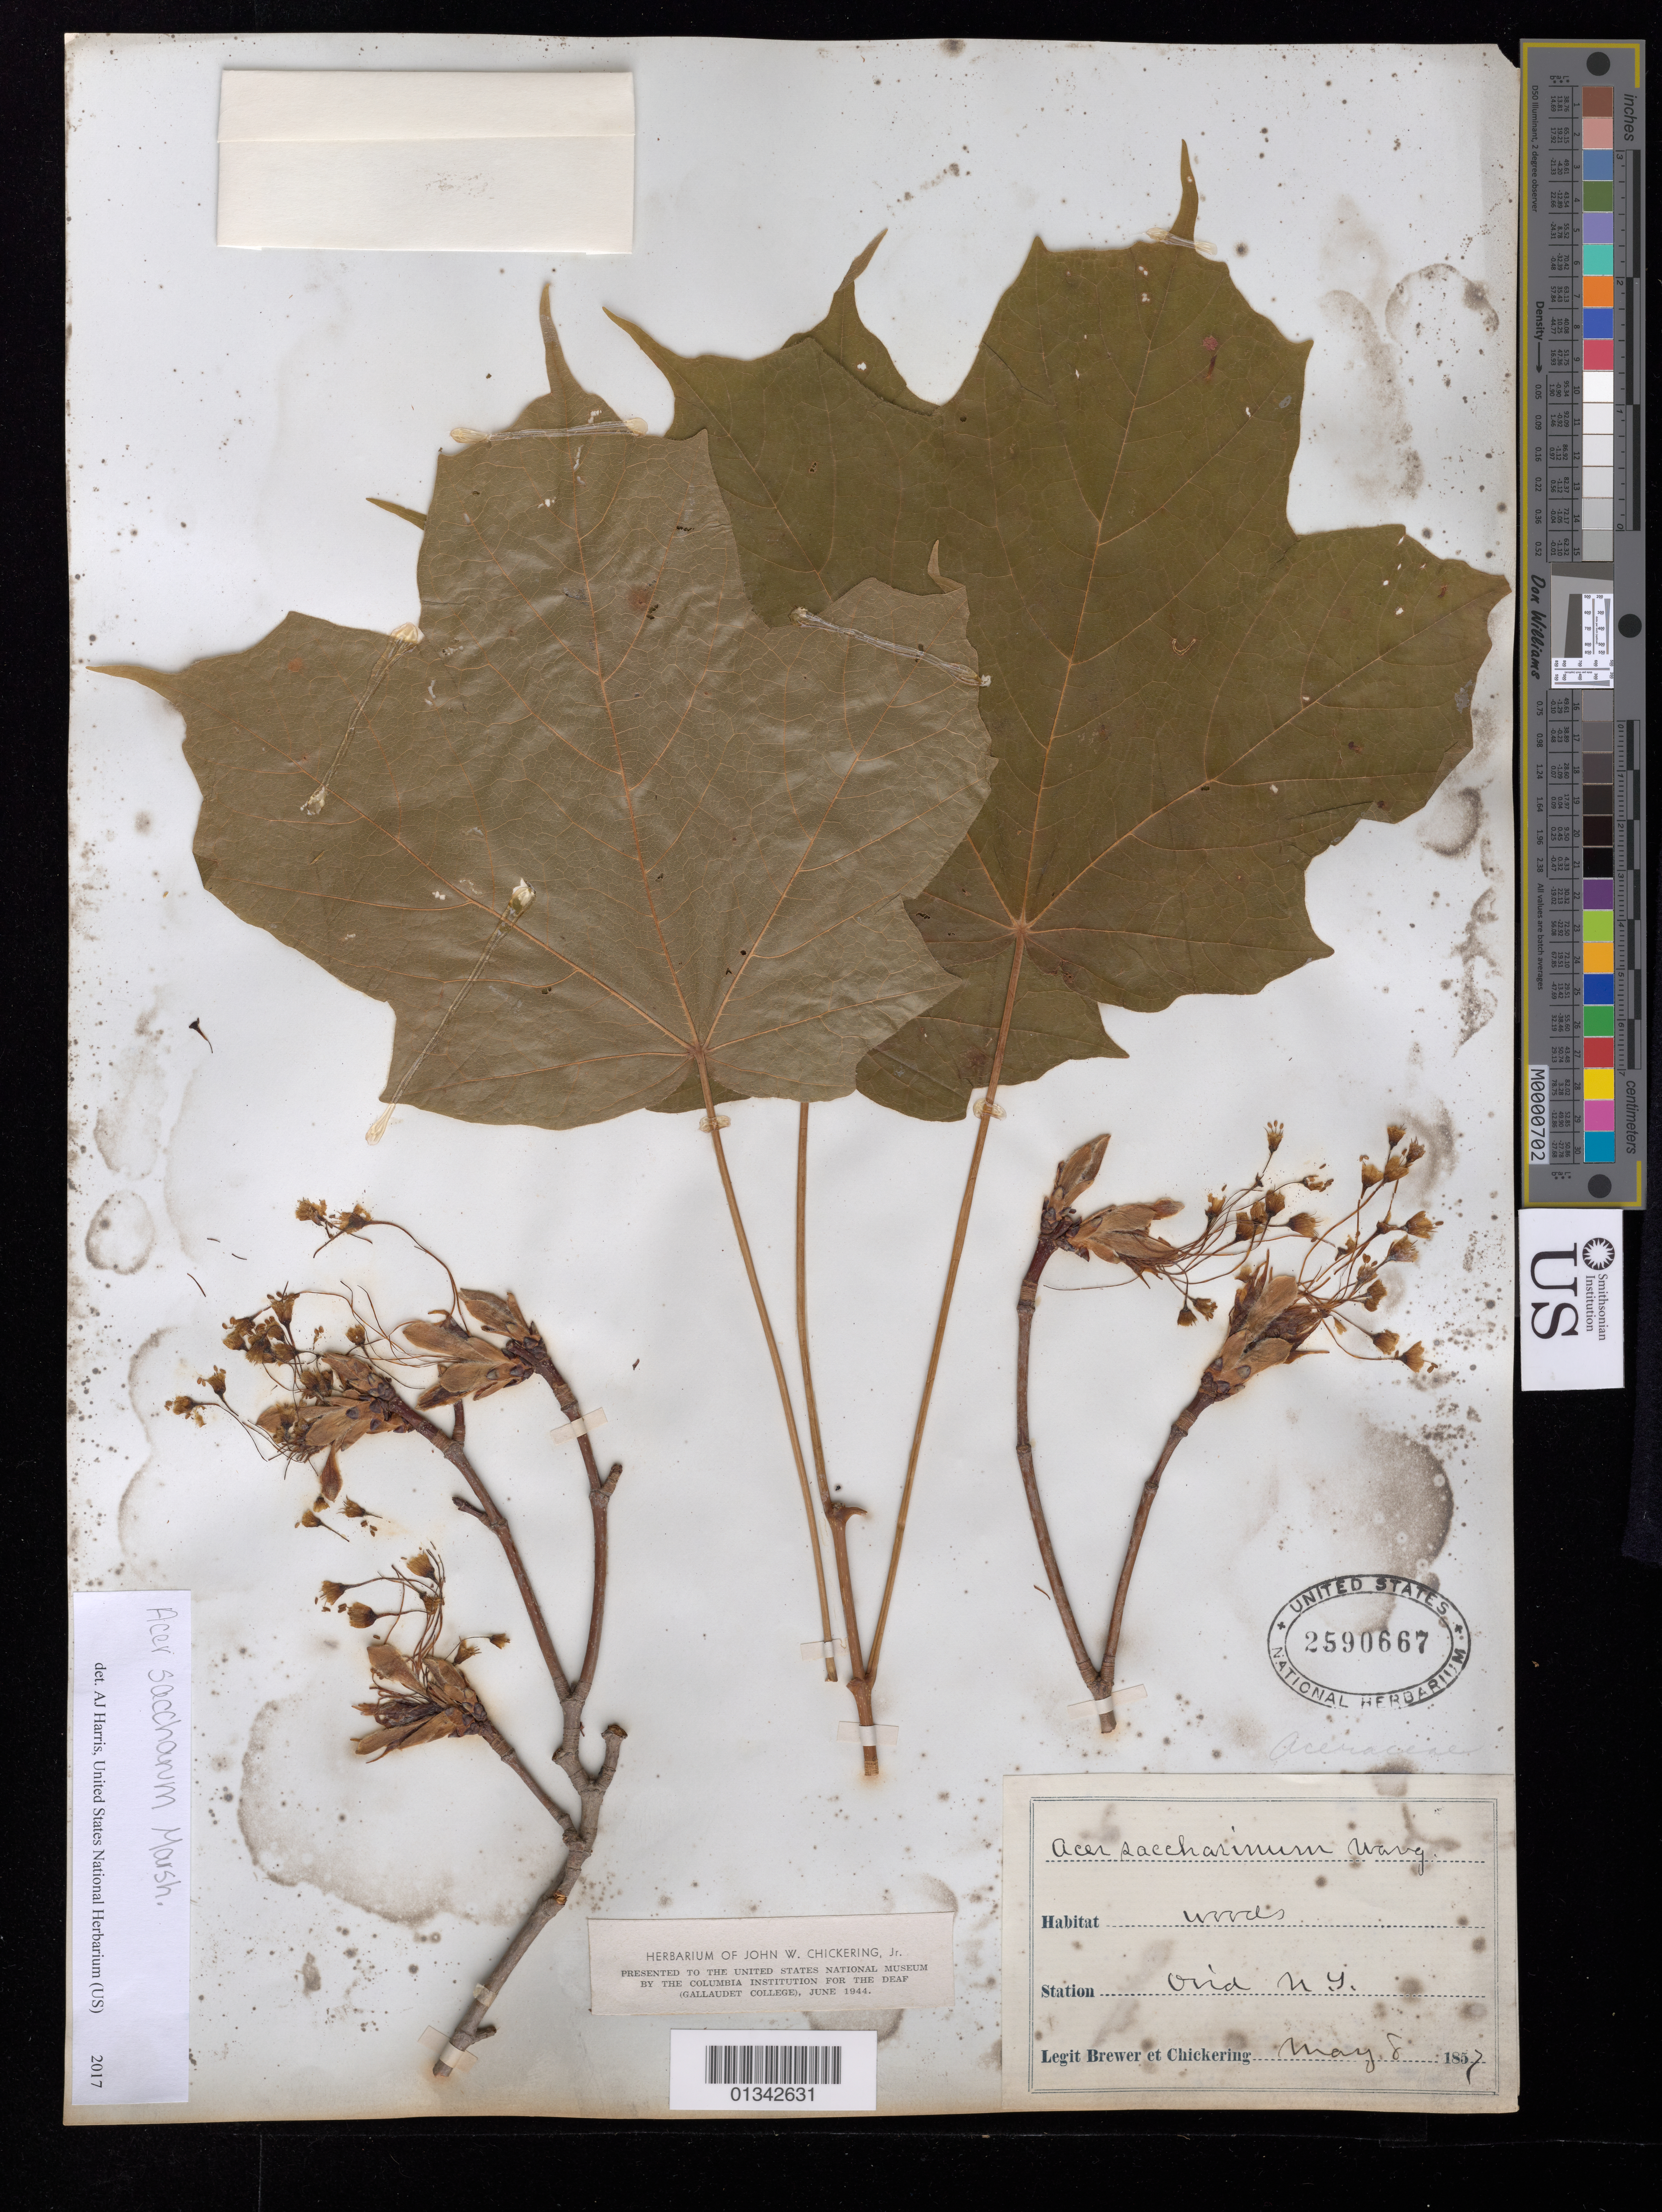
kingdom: Plantae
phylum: Tracheophyta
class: Magnoliopsida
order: Sapindales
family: Sapindaceae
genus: Acer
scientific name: Acer saccharinum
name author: L.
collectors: W. H. Brewer & J. W. Chickering Jr.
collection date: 1857-05-08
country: United States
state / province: New York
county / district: Seneca County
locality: Ovid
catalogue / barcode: US 2590667